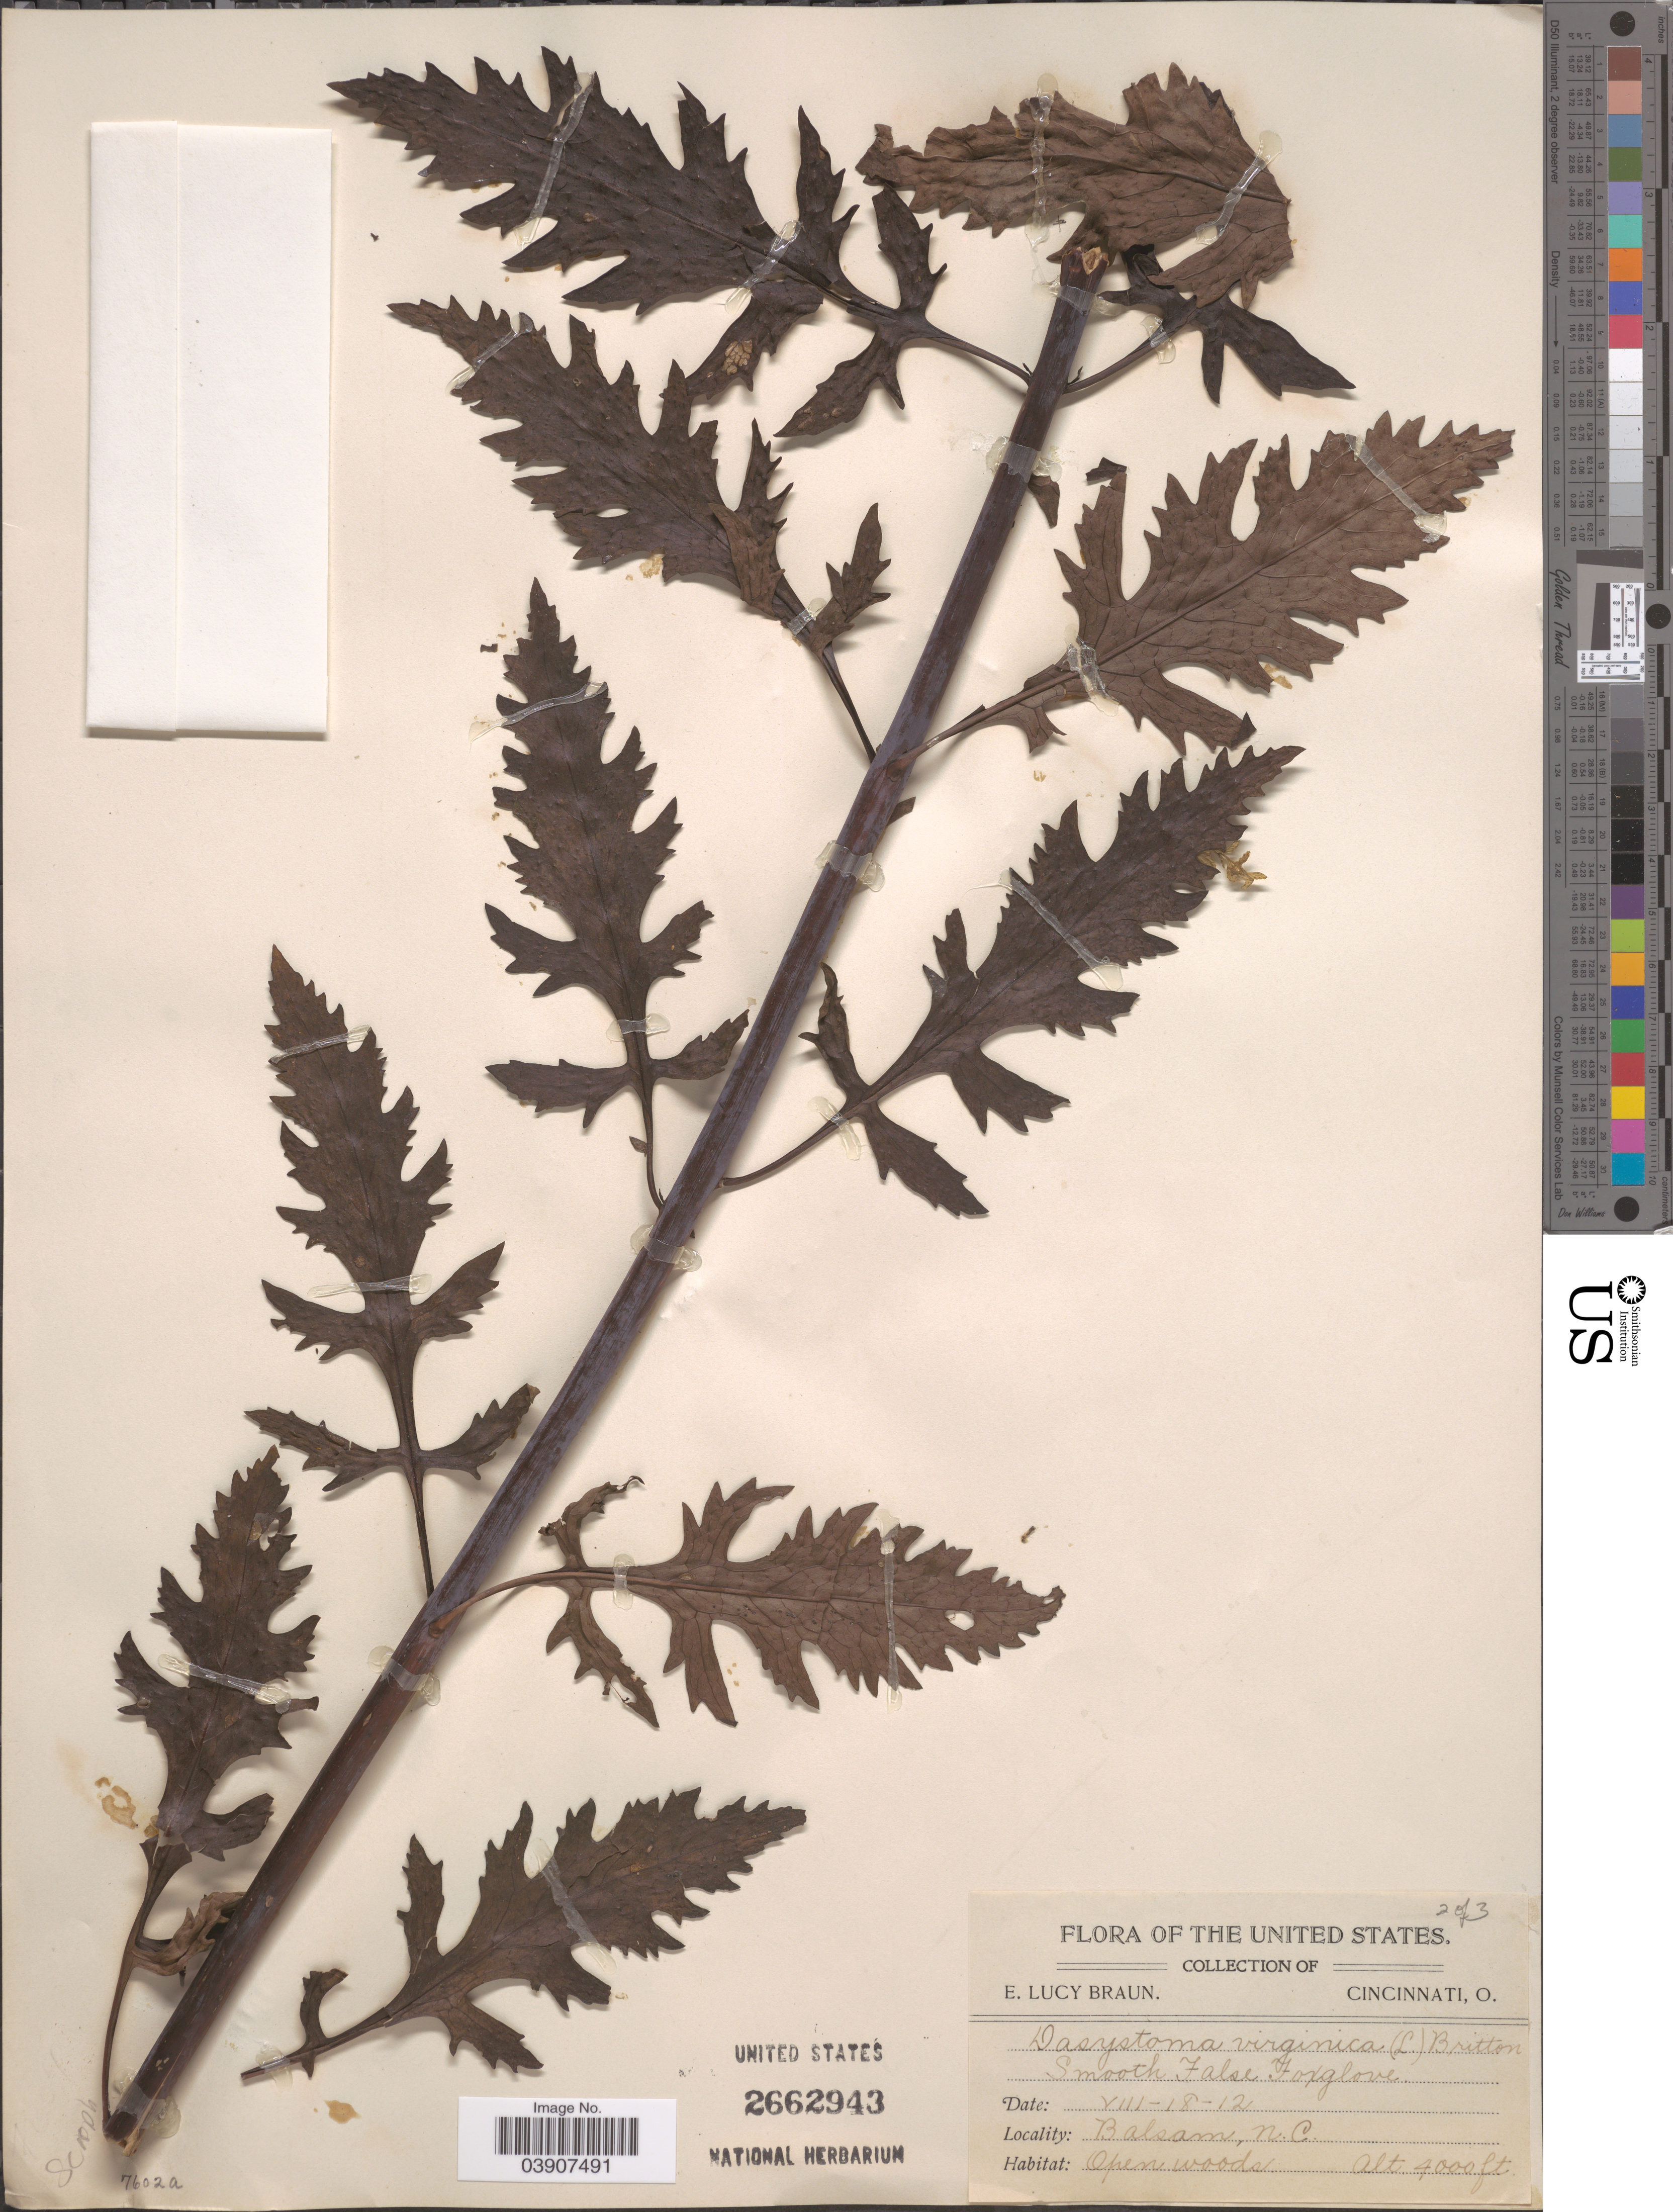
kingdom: Plantae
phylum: Tracheophyta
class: Magnoliopsida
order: Lamiales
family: Orobanchaceae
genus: Dasistoma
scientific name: Dasistoma virginicum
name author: Britton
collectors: E. L. Braun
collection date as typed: Transcribed d/m/y: 18/8/12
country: United States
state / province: North Carolina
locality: Balsam.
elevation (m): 1219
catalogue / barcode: US 2662943